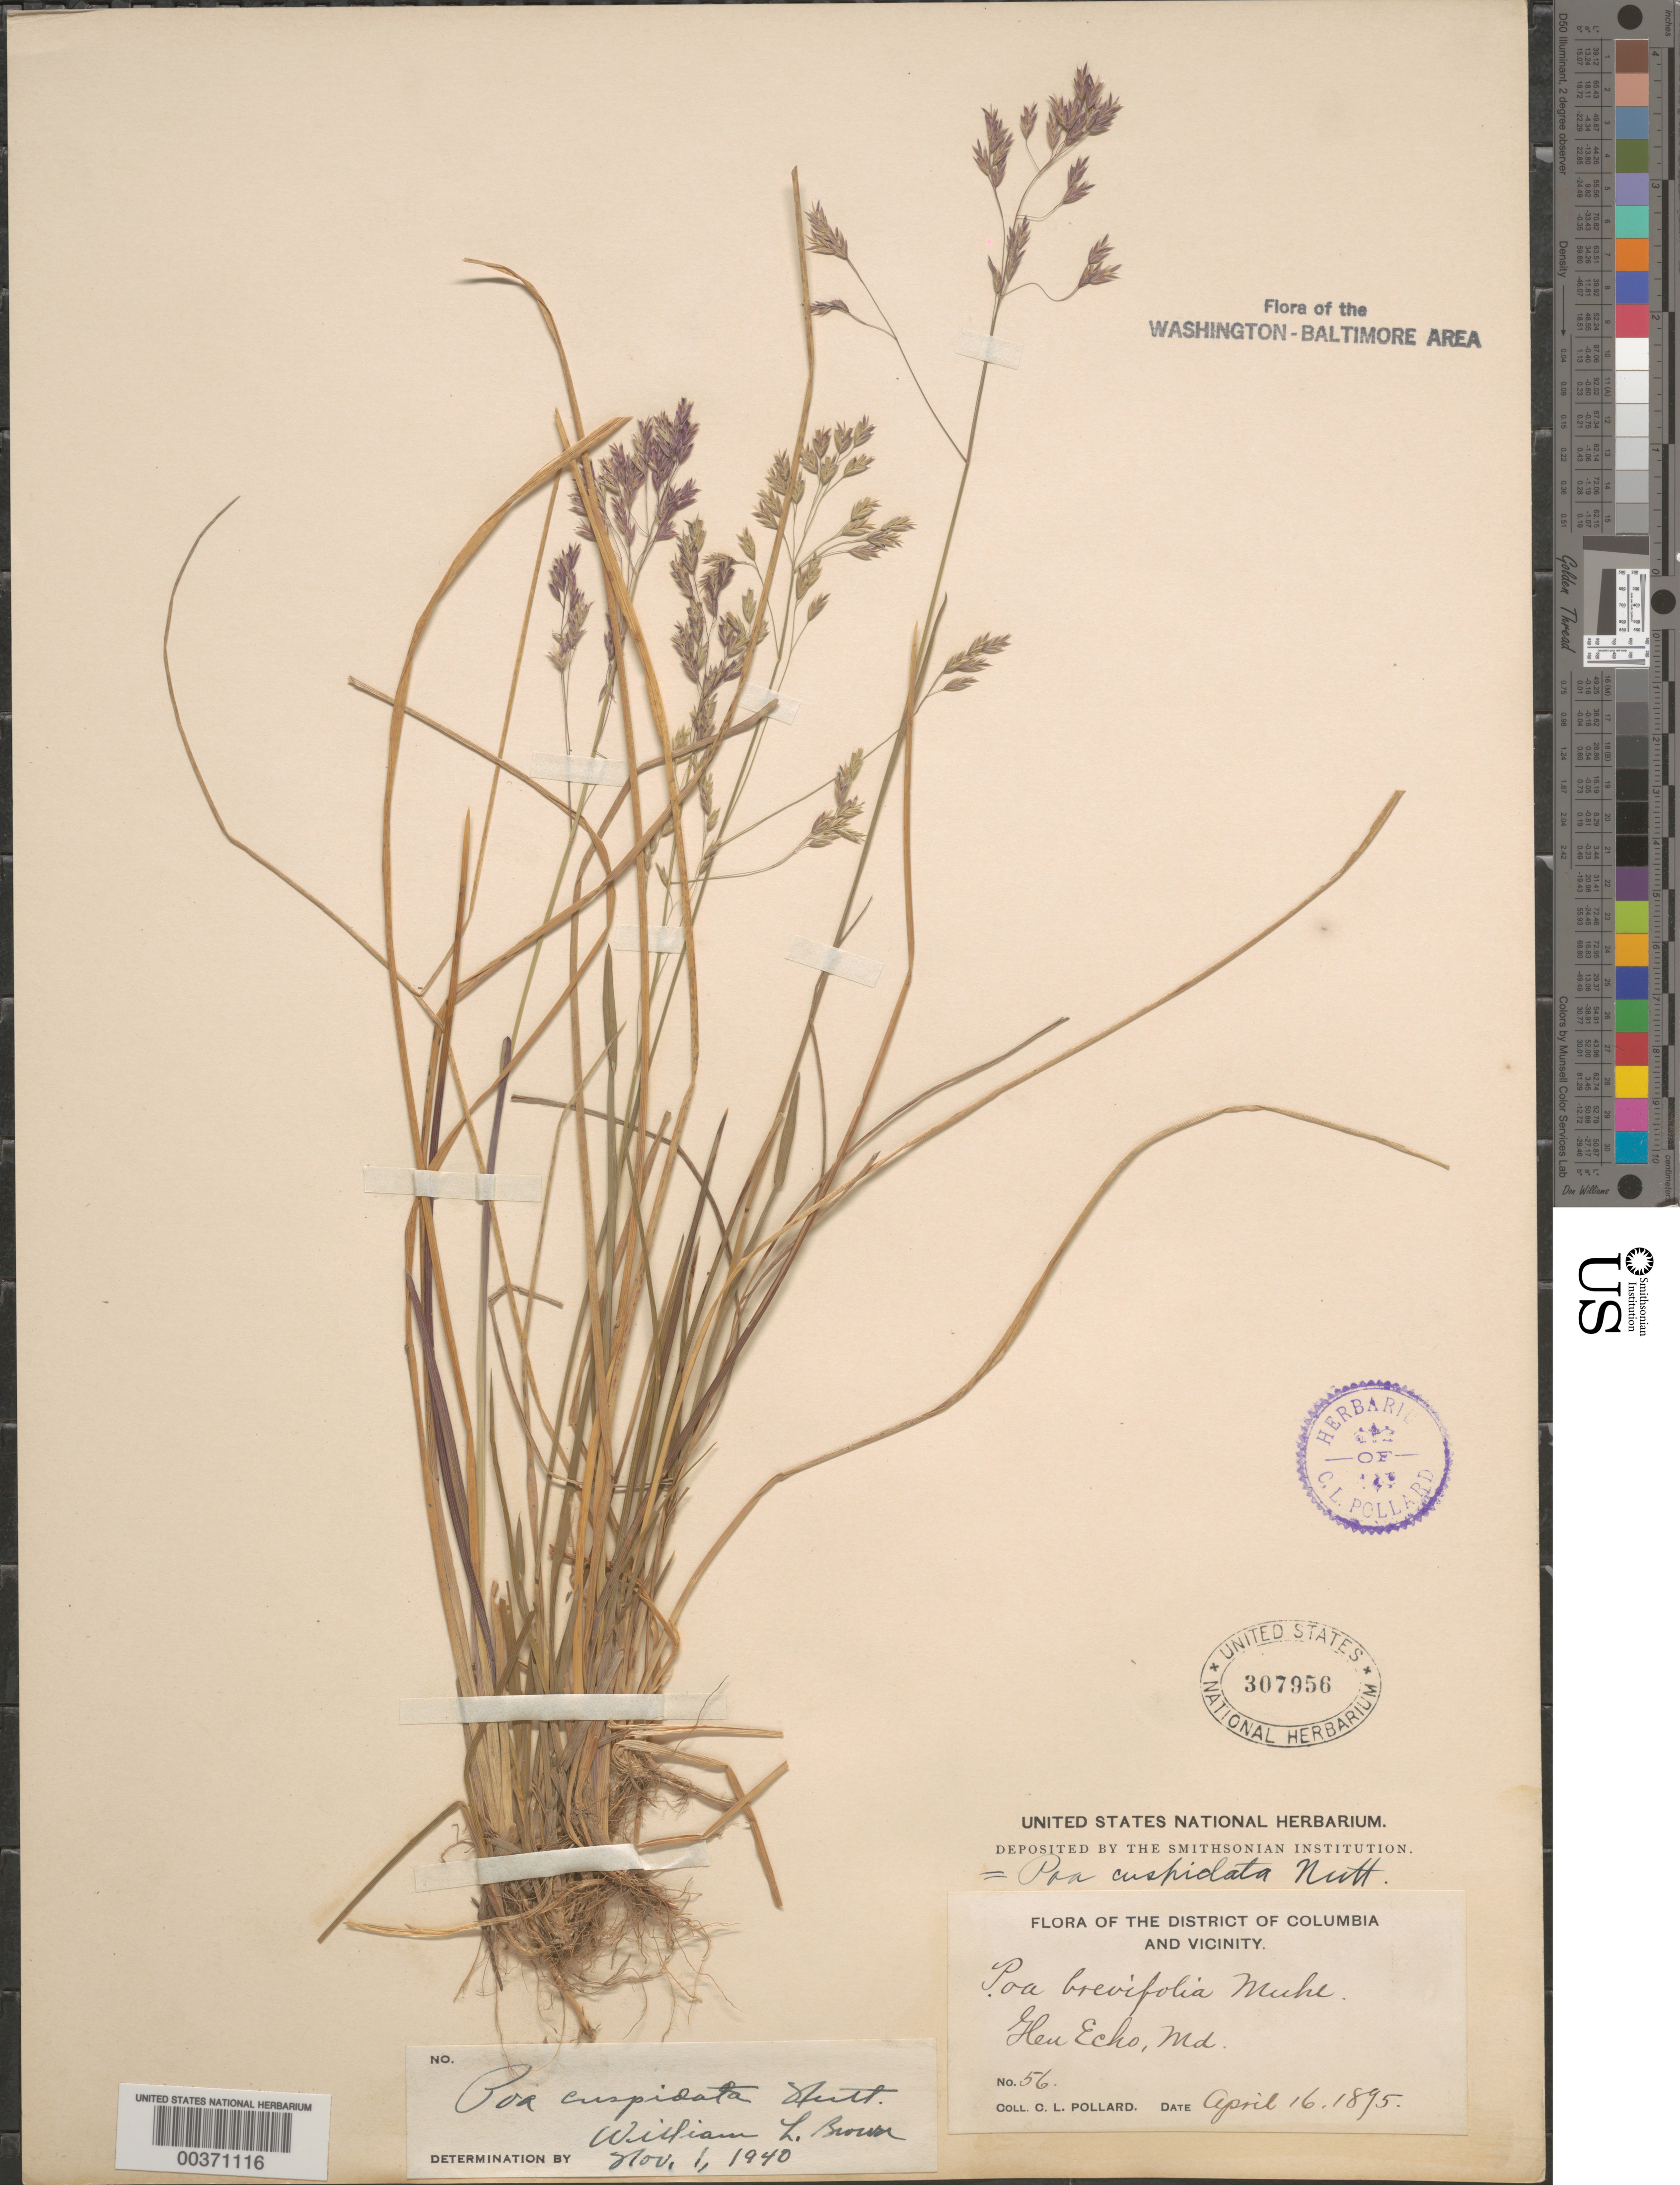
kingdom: Plantae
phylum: Tracheophyta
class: Liliopsida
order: Poales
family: Poaceae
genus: Poa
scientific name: Poa cuspidata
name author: Nutt.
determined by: Brown, W. L.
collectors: C. L. Pollard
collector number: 56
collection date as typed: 16 Apr 1895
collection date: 1895-04-16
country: United States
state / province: Maryland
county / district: Montgomery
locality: Glen Echo C. & O. Canal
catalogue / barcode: US 307956